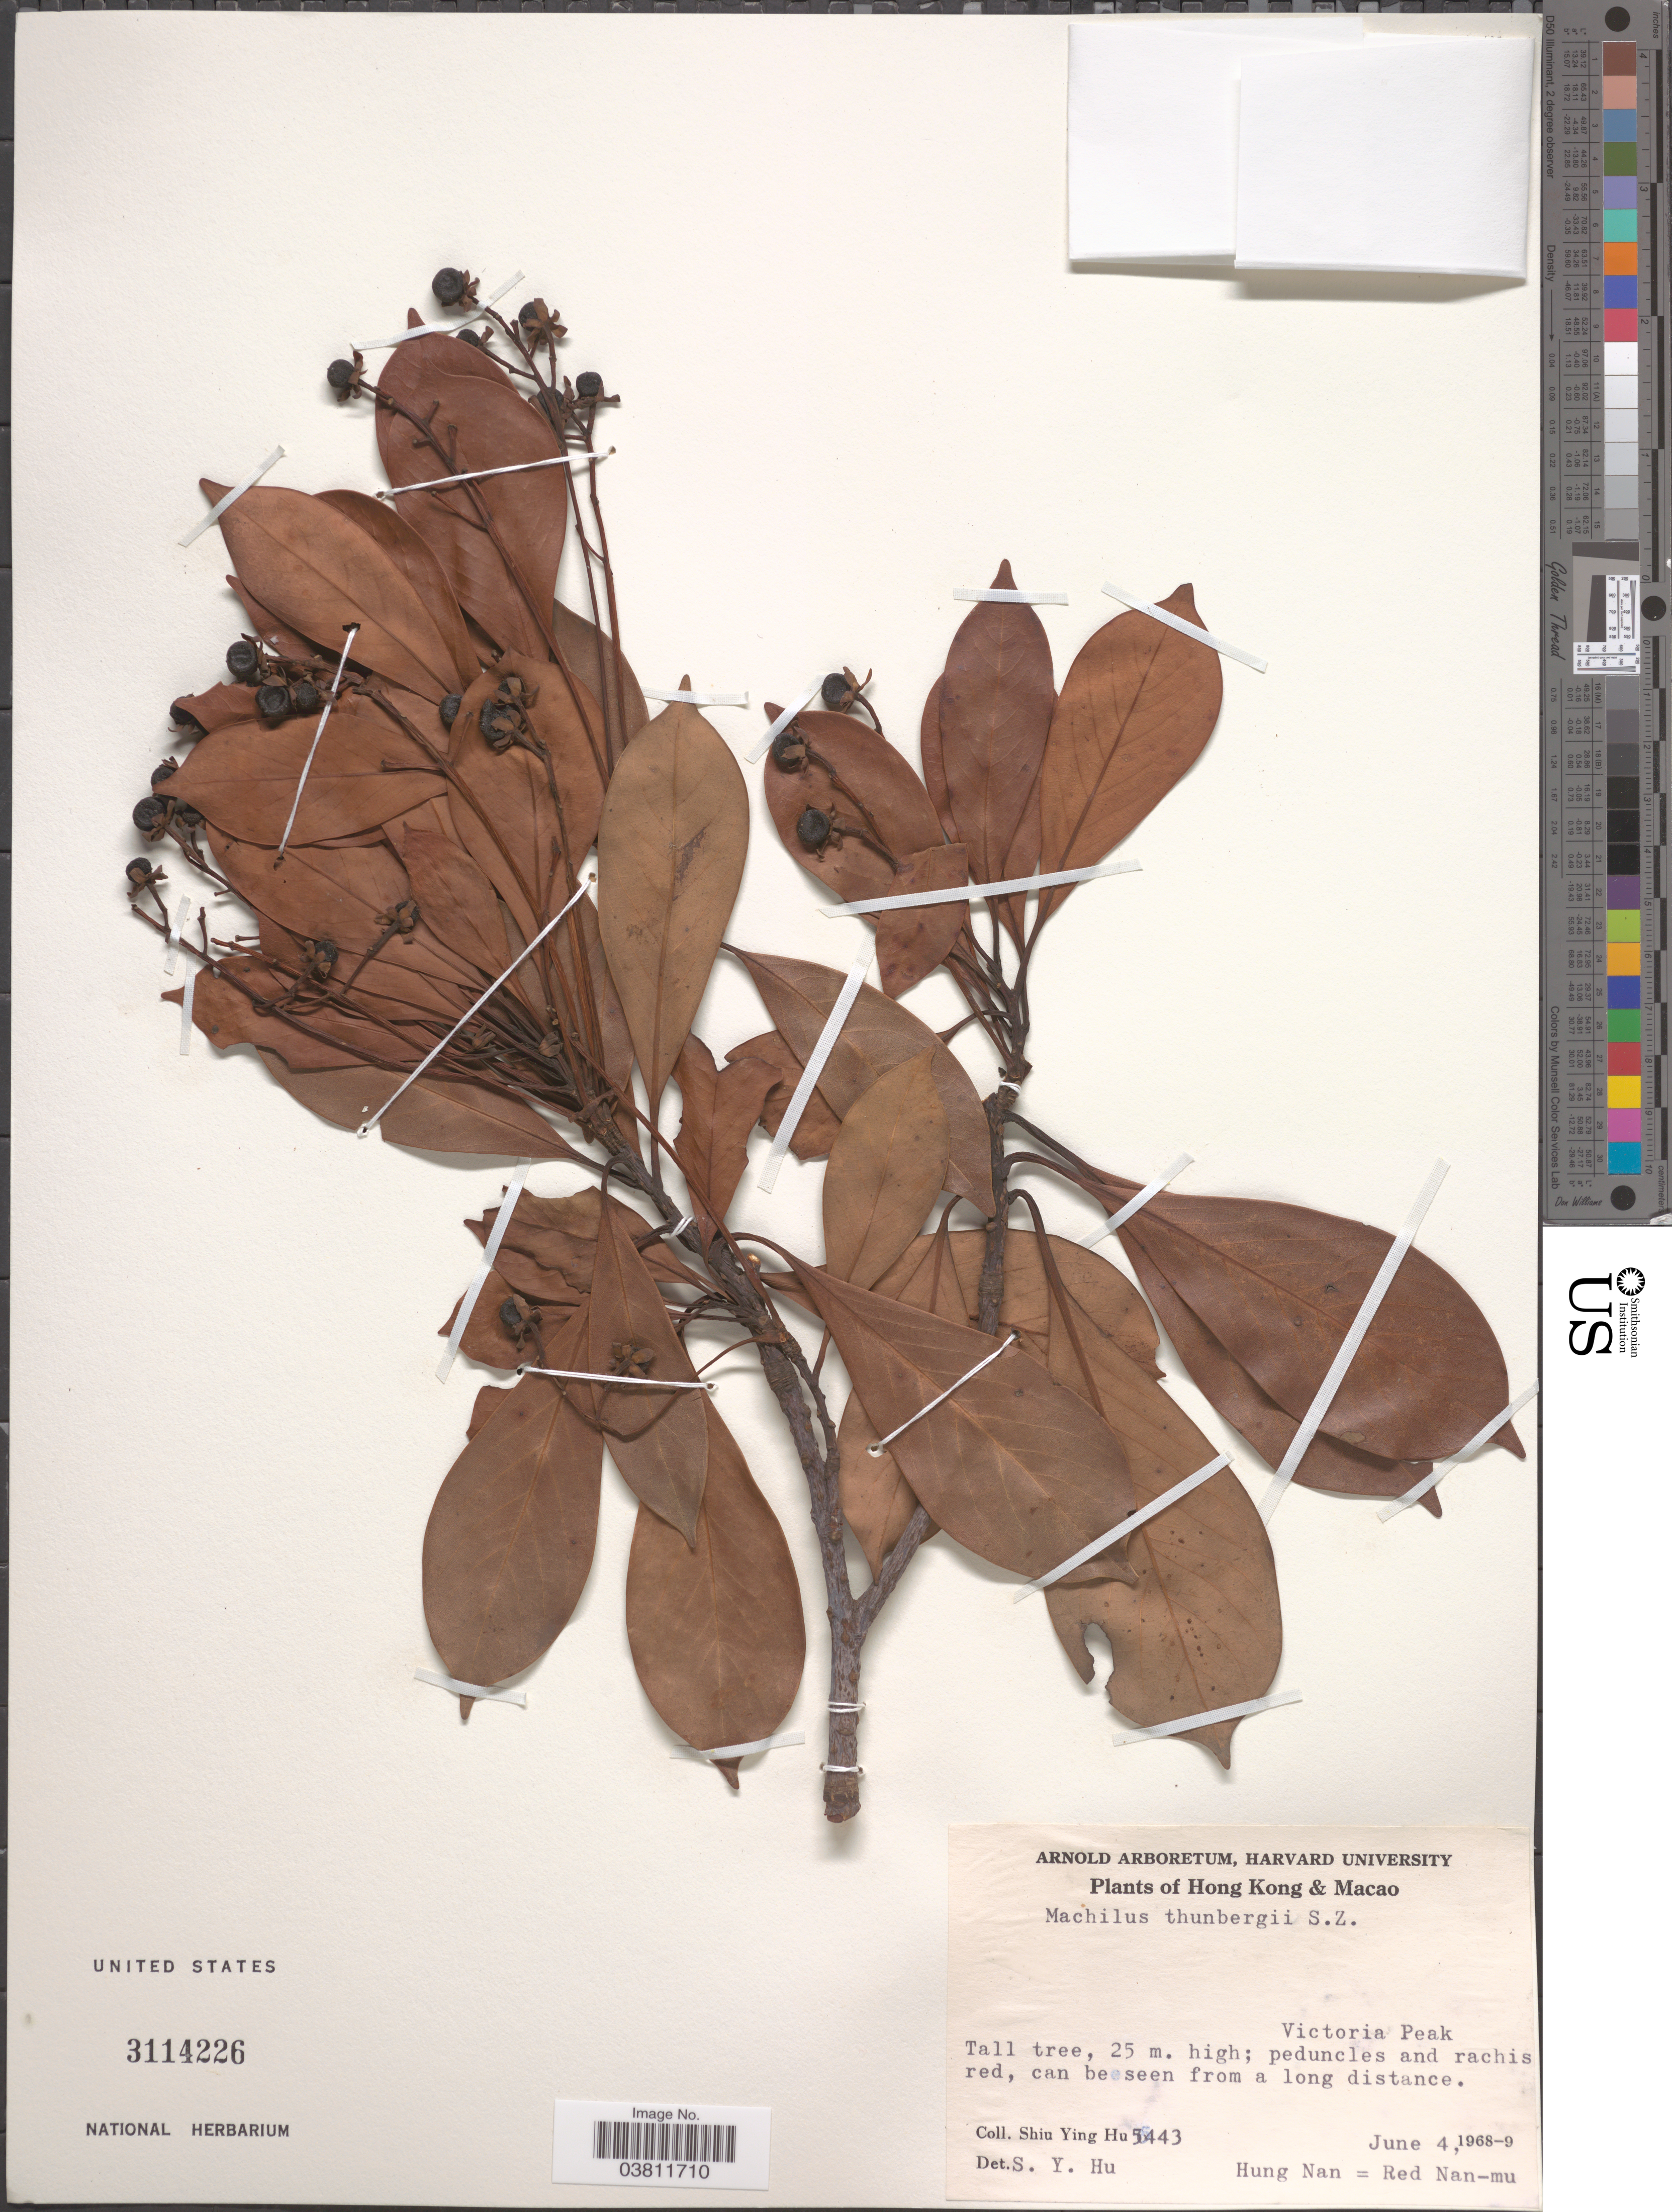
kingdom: Plantae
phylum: Tracheophyta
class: Magnoliopsida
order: Laurales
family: Lauraceae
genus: Machilus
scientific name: Machilus thunbergii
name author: Siebold & Zucc.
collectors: S. Y. Hu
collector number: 5443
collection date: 1968-06-04/1969-06-04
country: China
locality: Hong Kong & Macao. Victoria Peak.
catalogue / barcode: US 3114226